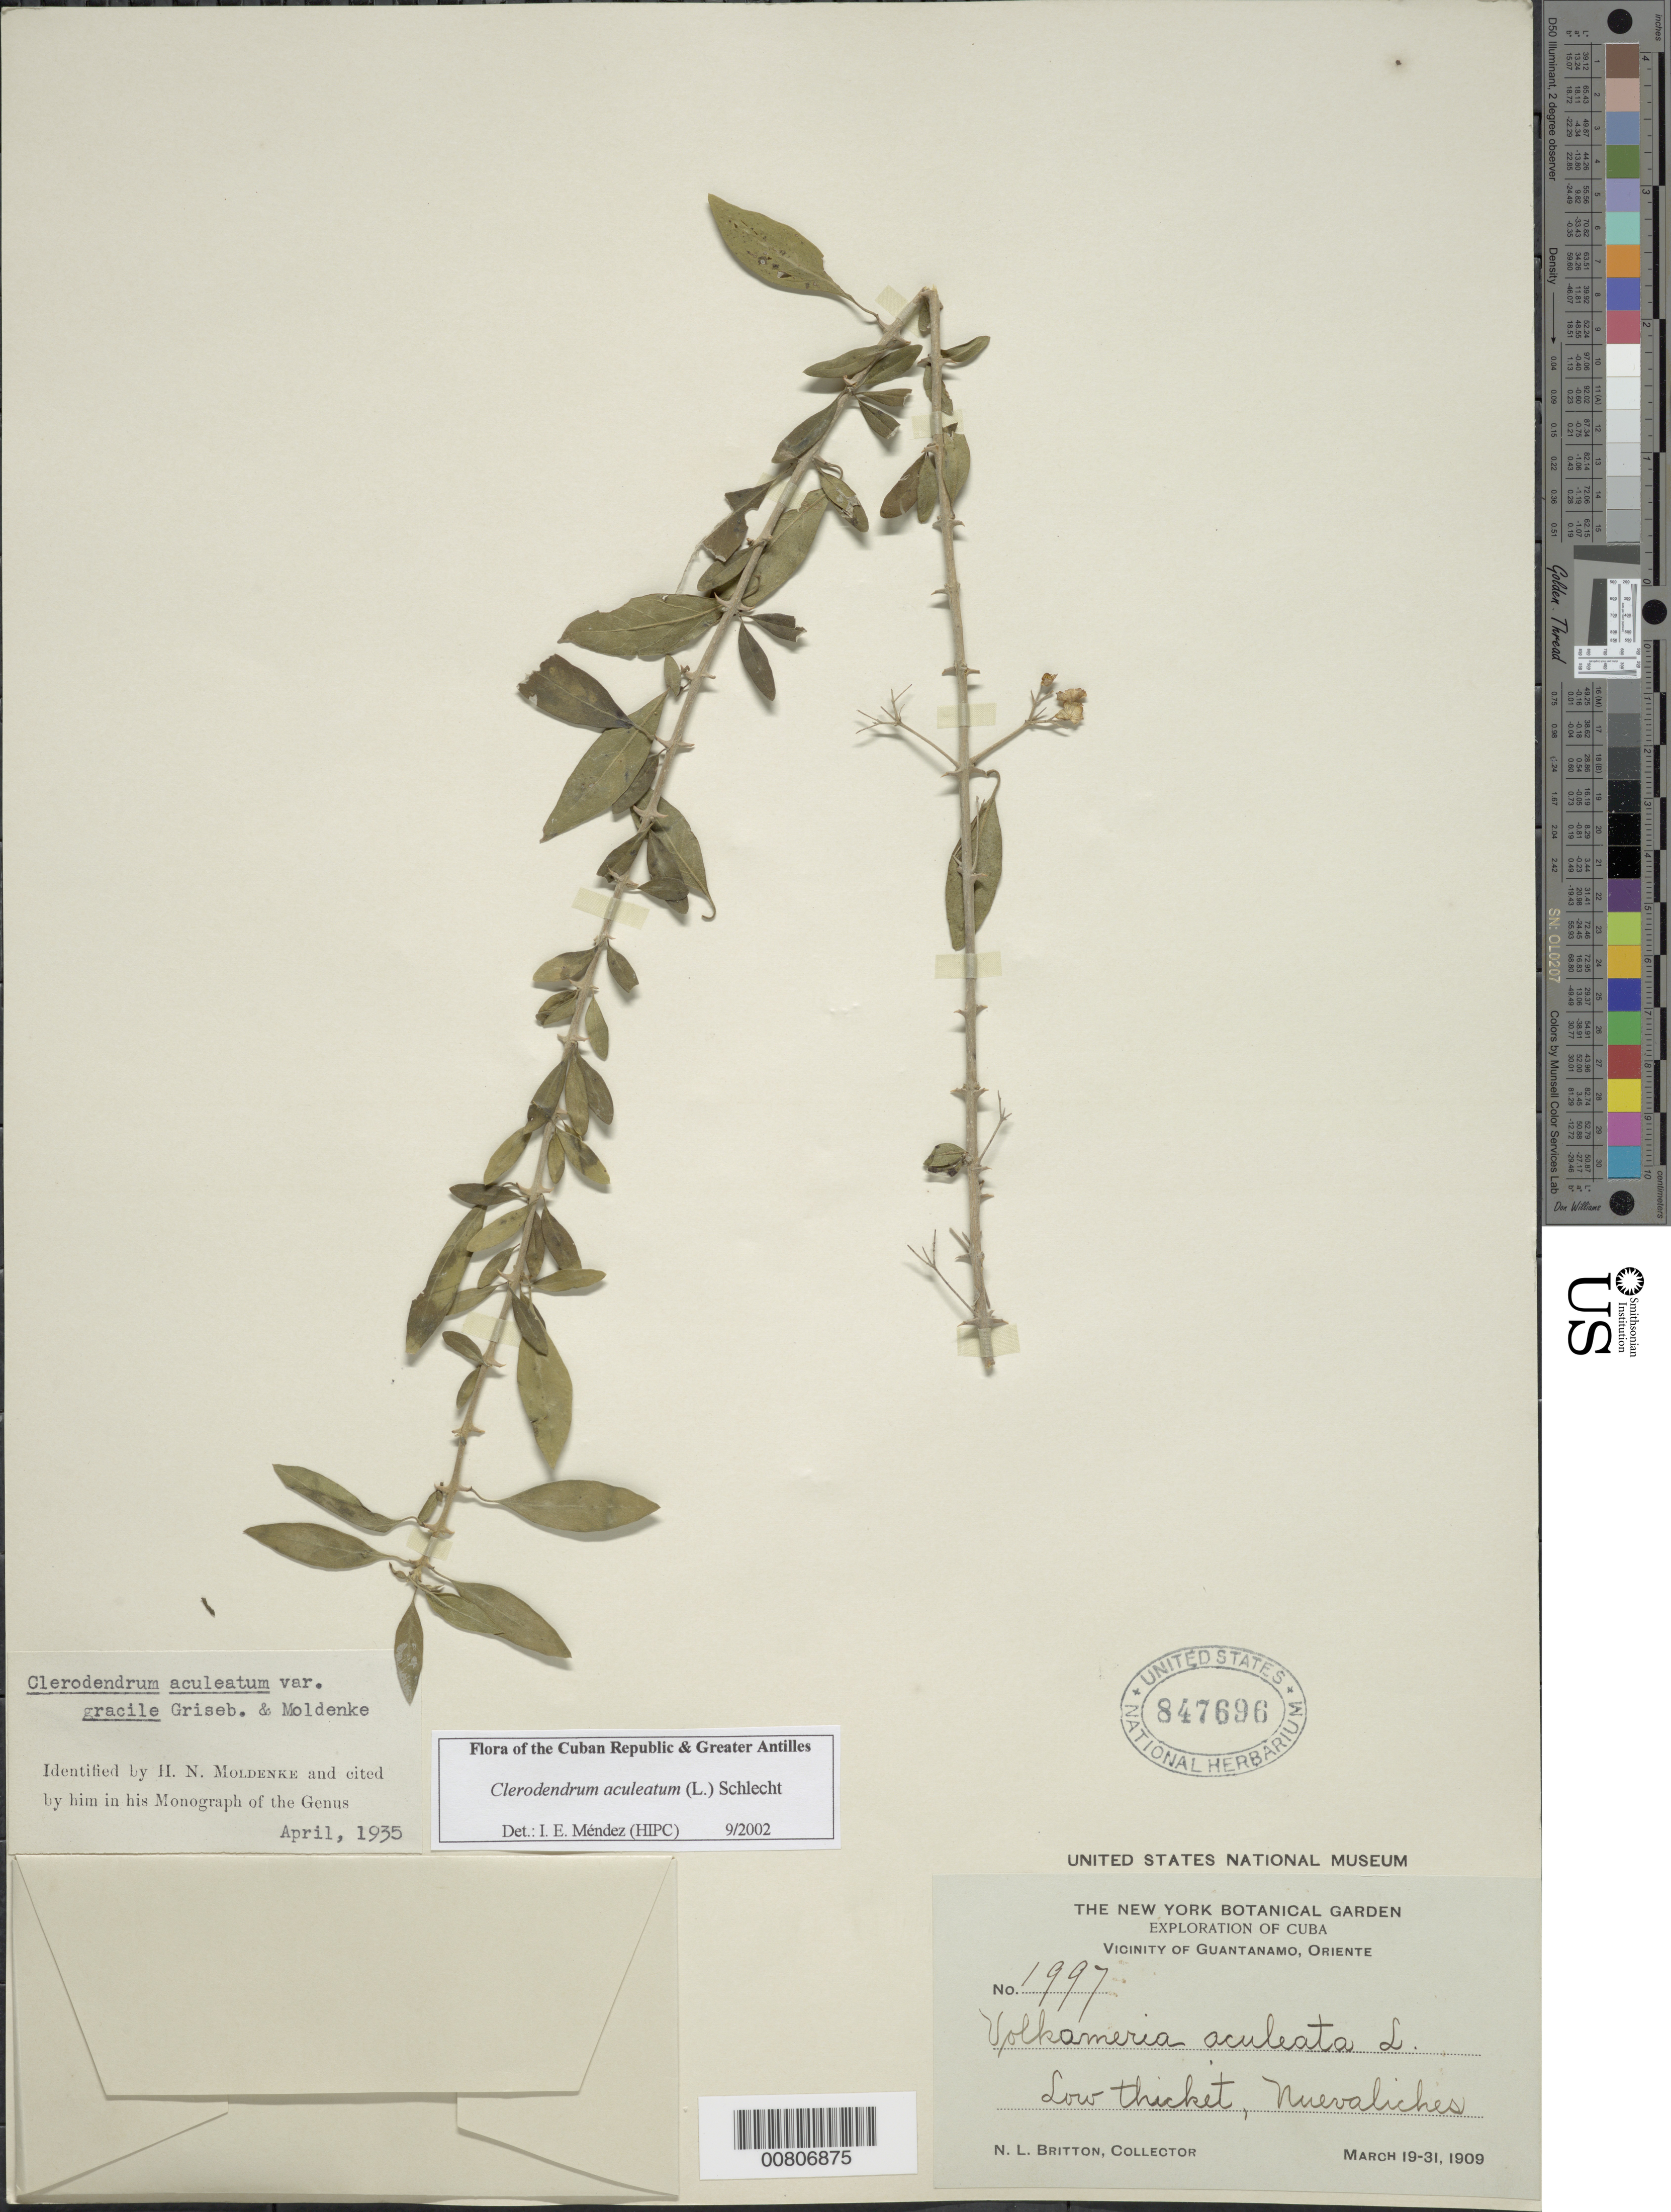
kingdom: Plantae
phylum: Tracheophyta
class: Magnoliopsida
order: Lamiales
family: Lamiaceae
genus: Clerodendrum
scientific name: Clerodendrum aculeatum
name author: (L.) Schltdl.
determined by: Méndez, Isidro E., (HIPC)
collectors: N. Britton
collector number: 1997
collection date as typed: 19 Mar 1909 to 31 Mar 1909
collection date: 1909-03-19/1909-03-31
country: Cuba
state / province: Guantanamo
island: Cuba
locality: Guantánamo, vicinity; Nuevaliches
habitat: Low thicket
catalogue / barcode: US 847696